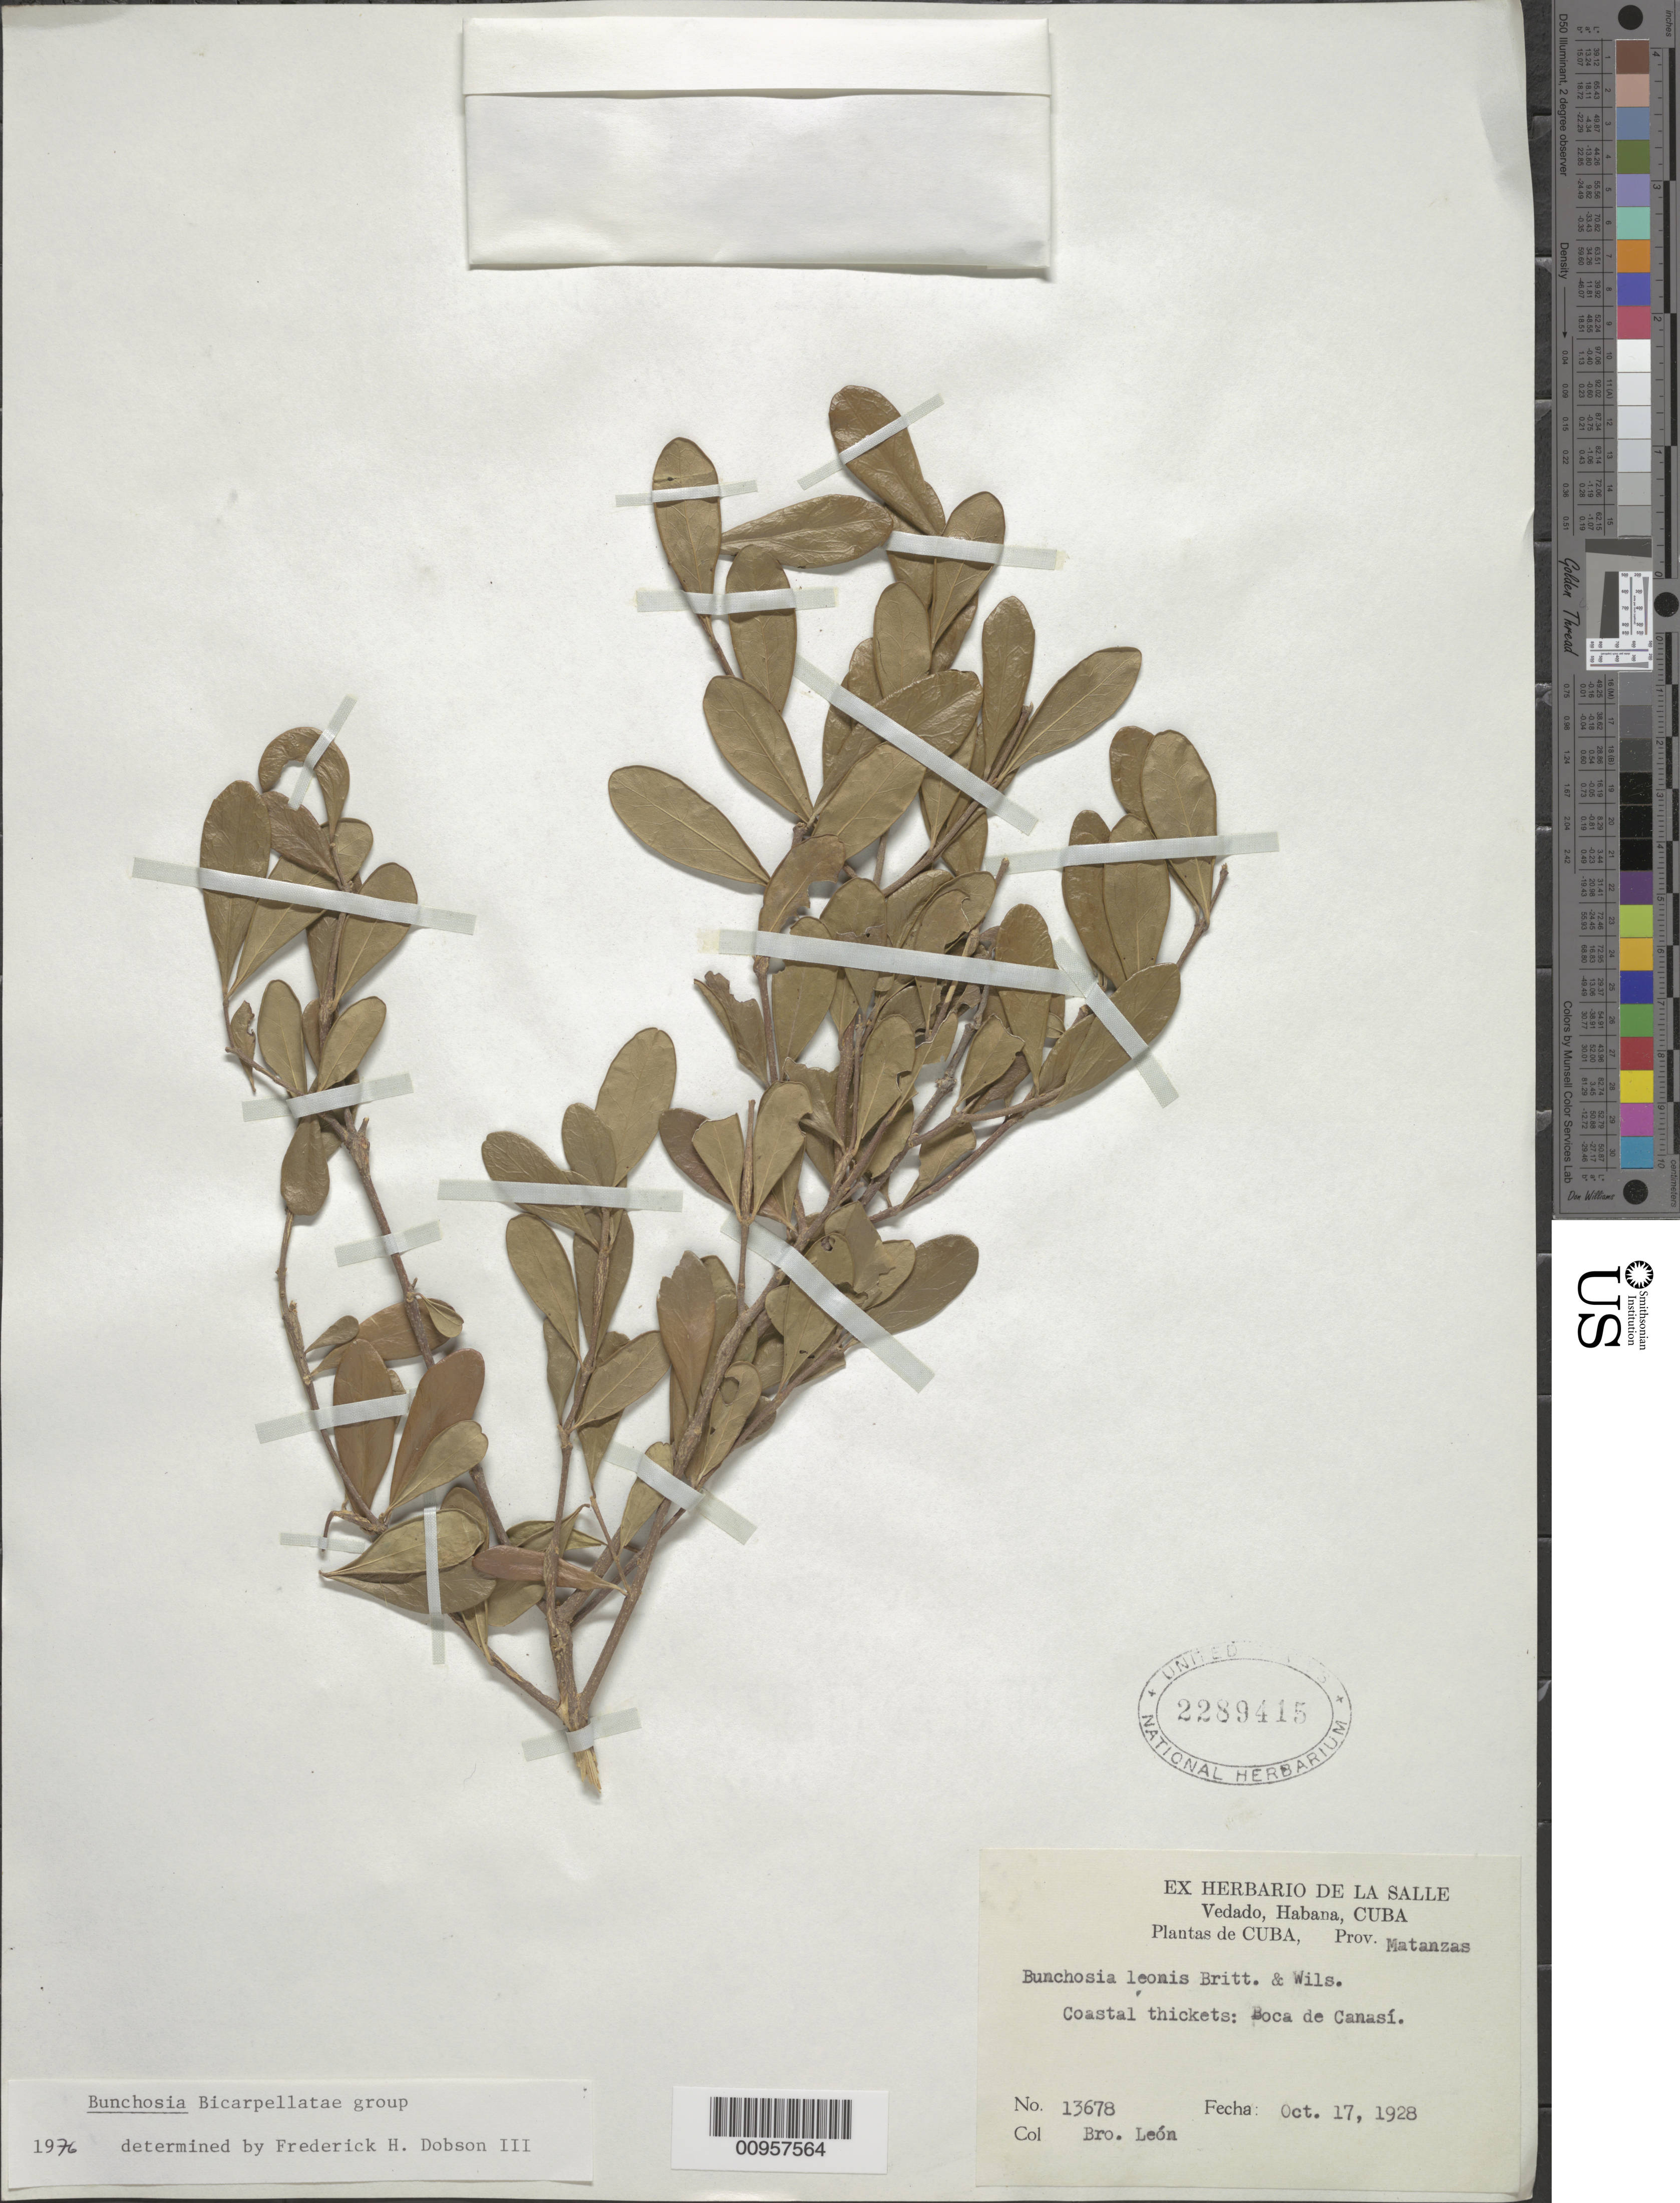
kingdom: Plantae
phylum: Tracheophyta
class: Magnoliopsida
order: Malpighiales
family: Malpighiaceae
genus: Bunchosia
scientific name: Bunchosia leonis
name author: Britton & P. Wilson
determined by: Dobson, F. H., III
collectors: Bro. León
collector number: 13678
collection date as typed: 17 Oct 1928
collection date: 1928-10-17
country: Cuba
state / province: Matanzas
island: Cuba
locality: Boca de Canasí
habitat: Coastal thickets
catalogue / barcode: US 2289415